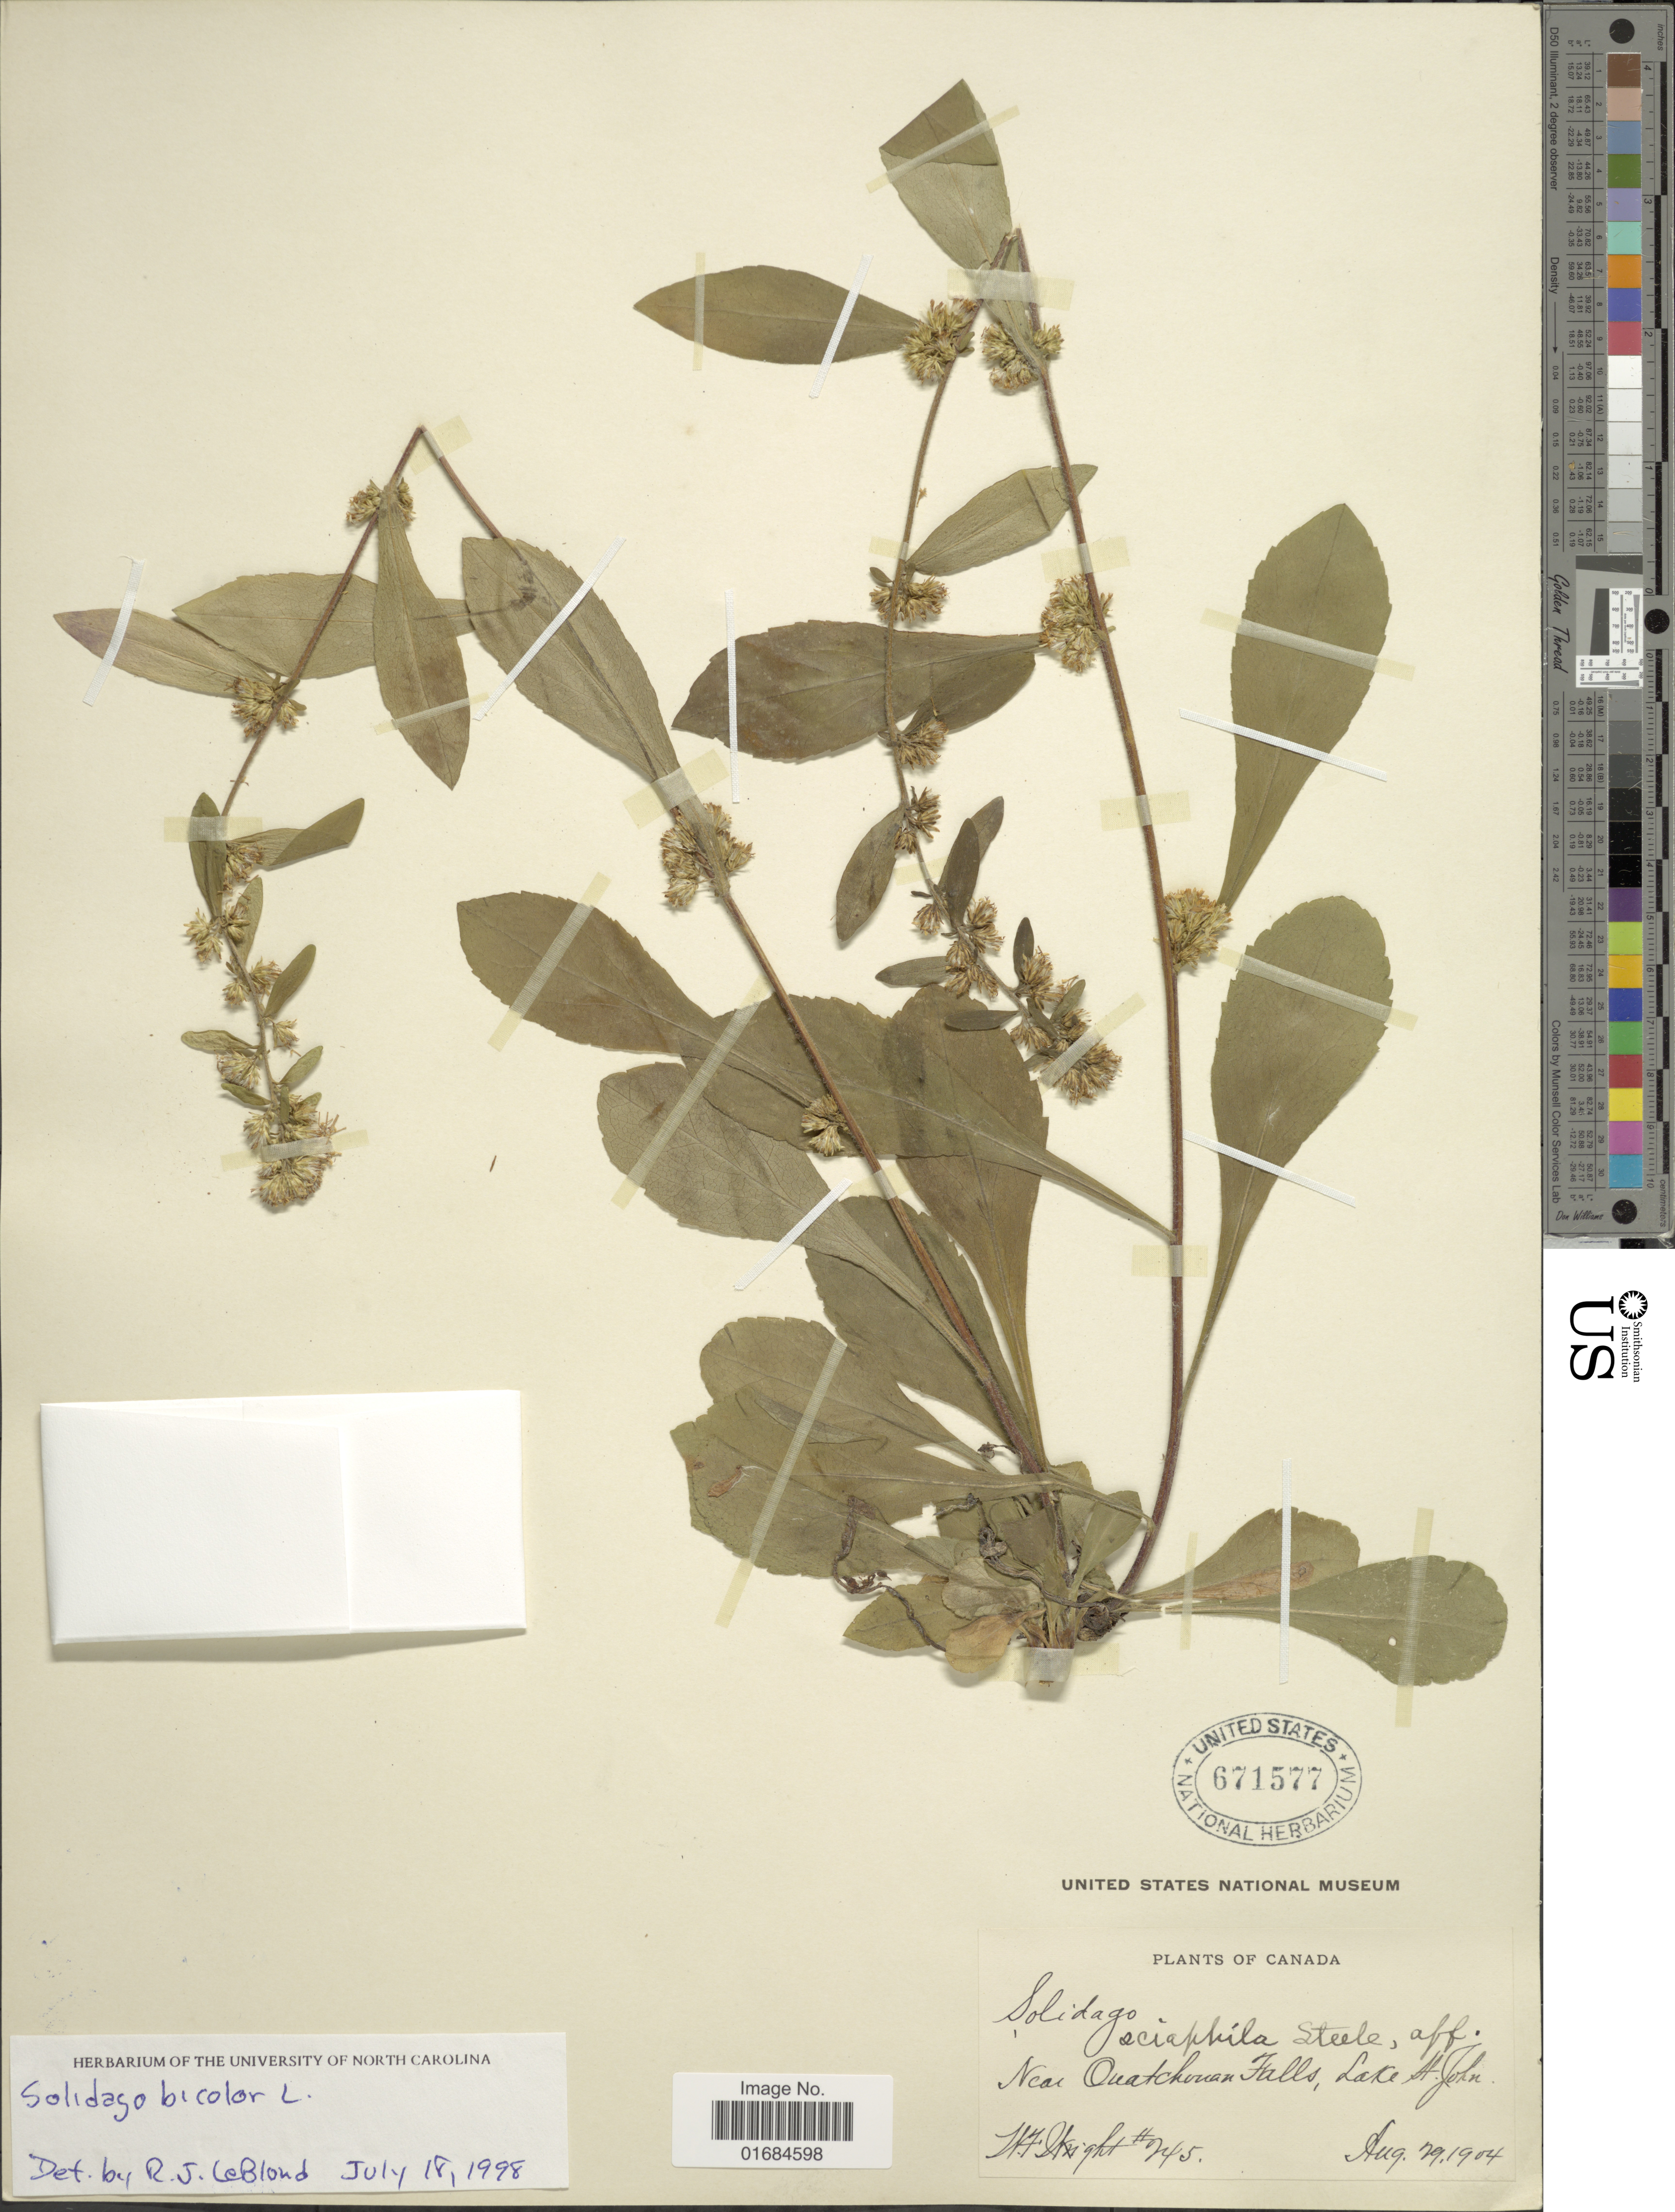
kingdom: Plantae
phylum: Tracheophyta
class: Magnoliopsida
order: Asterales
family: Asteraceae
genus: Solidago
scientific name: Solidago bicolor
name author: L.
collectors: W. F. Wright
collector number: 245*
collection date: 1904-08-29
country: Canada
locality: Near Quatchonan Falls, Lake St, John.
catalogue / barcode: US 671577